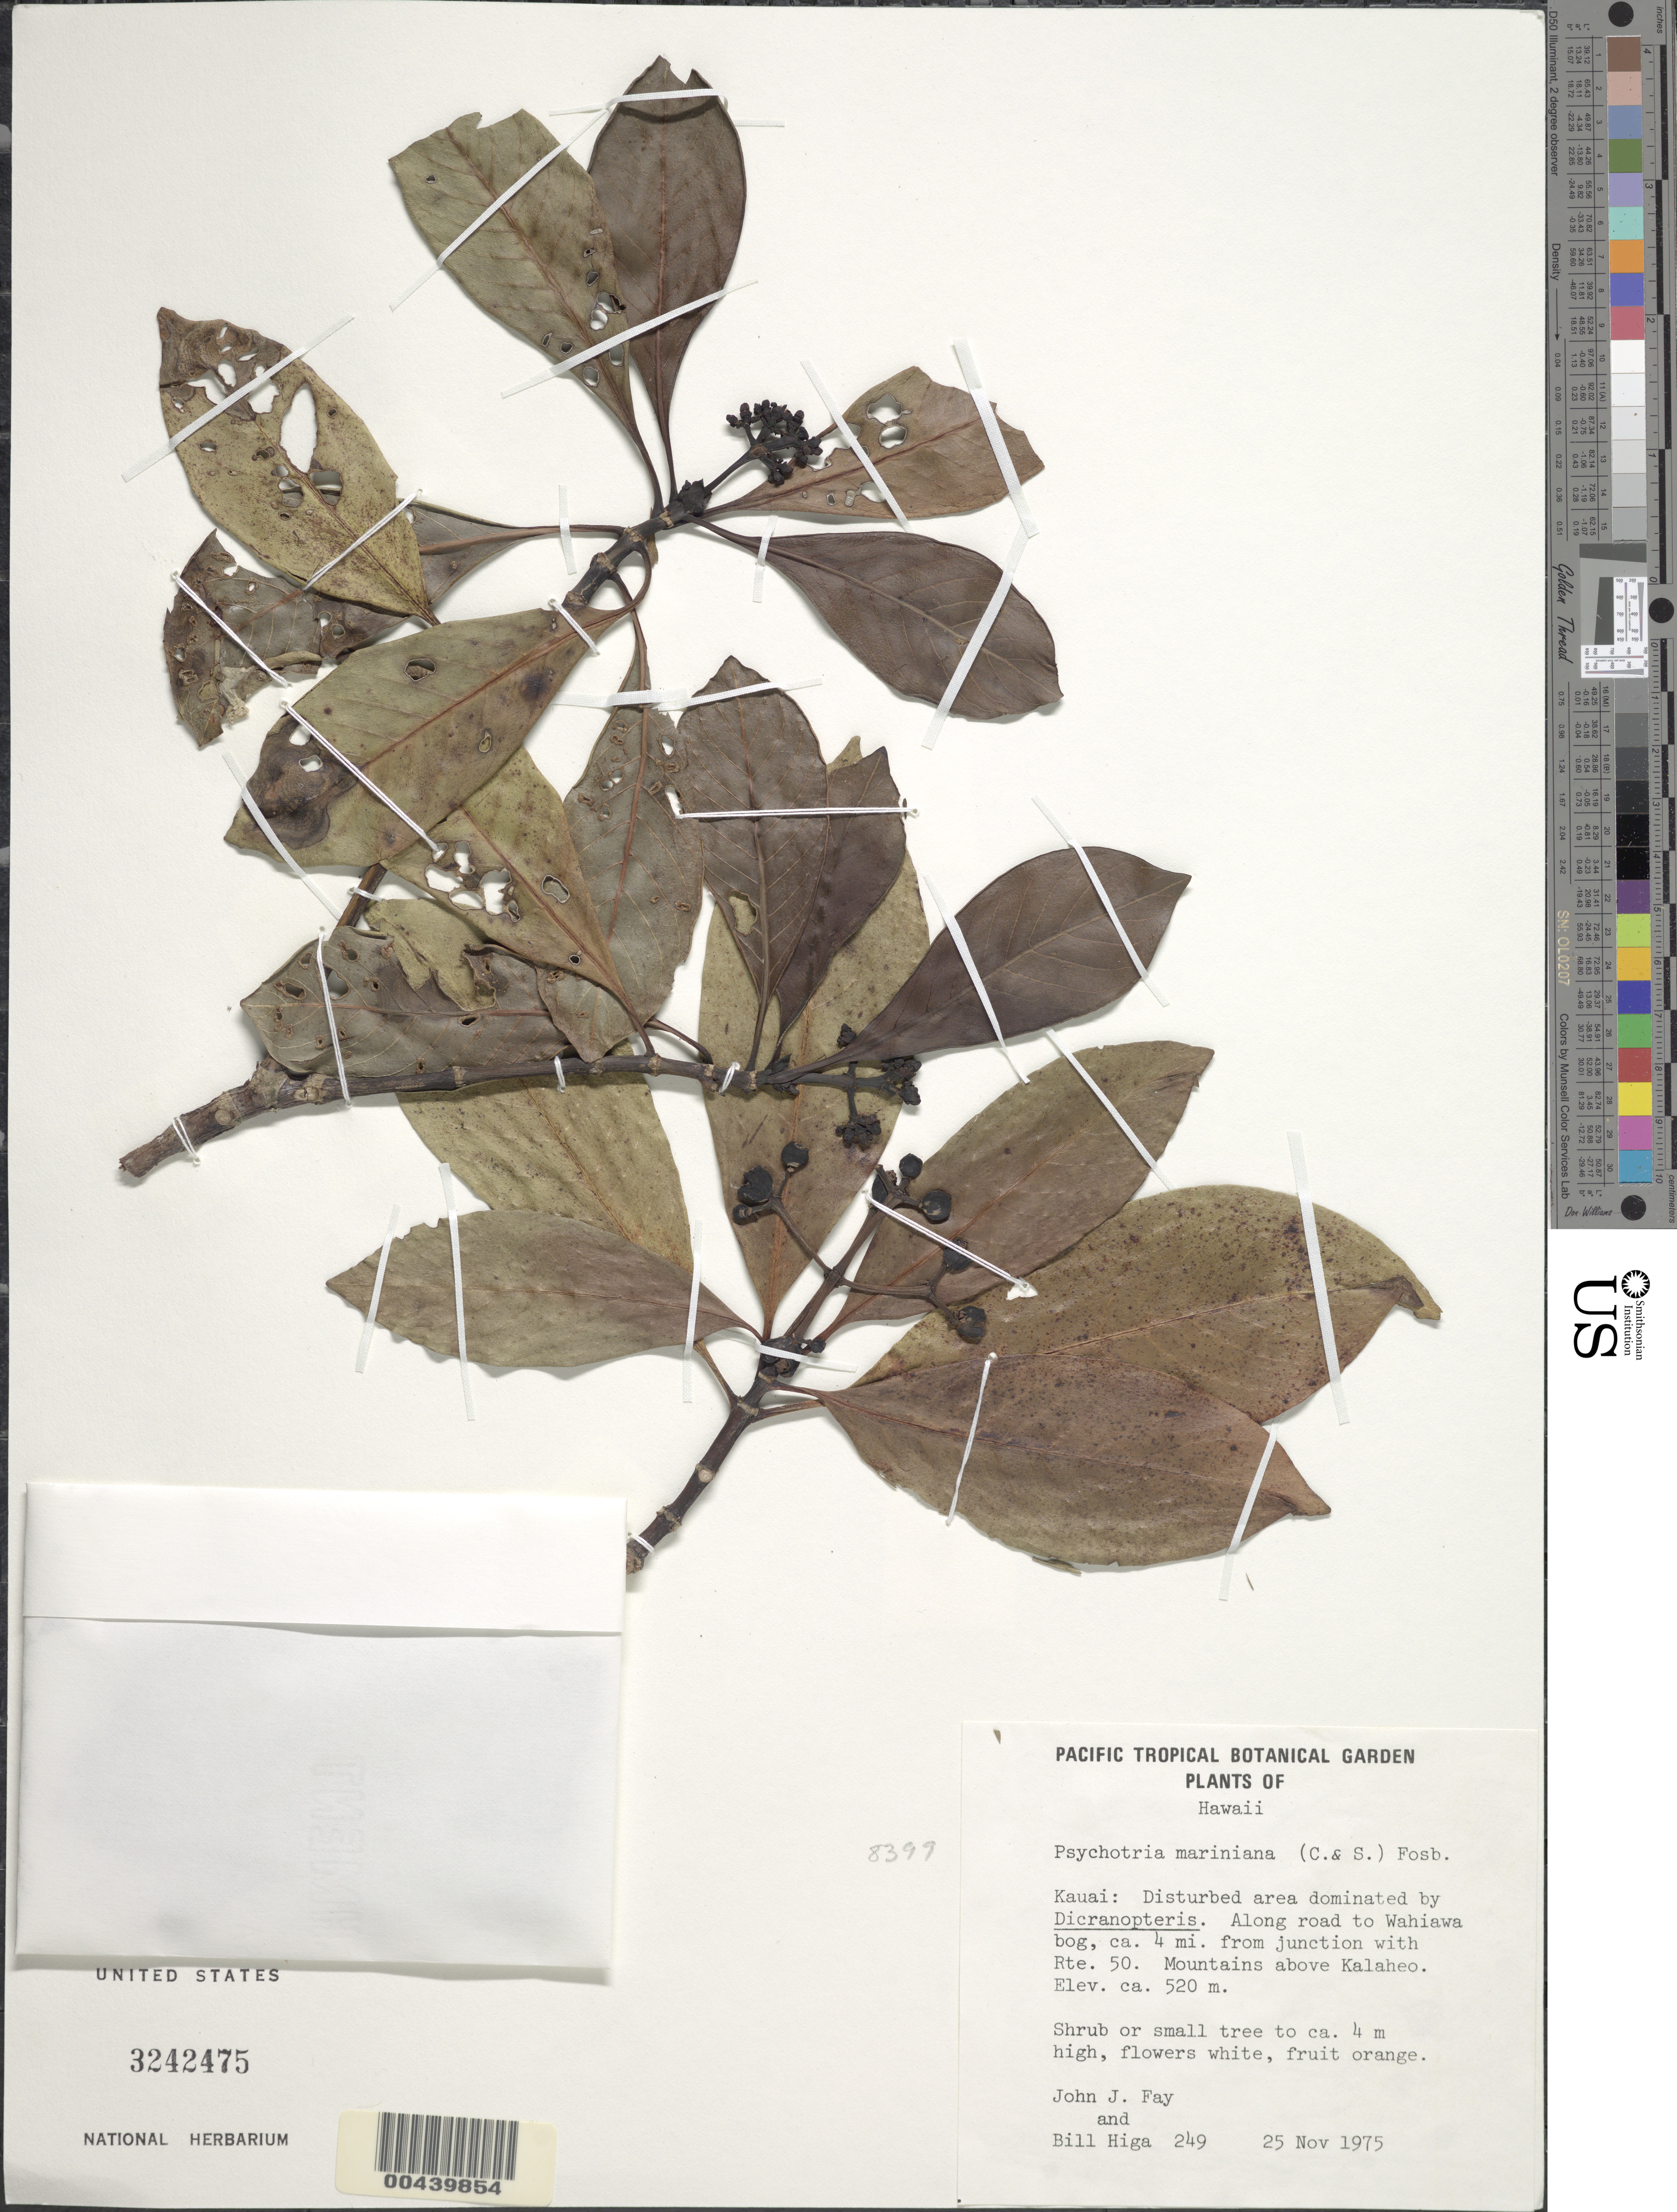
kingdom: Plantae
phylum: Tracheophyta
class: Magnoliopsida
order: Gentianales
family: Rubiaceae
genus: Psychotria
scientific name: Psychotria mariniana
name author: (Cham. & Schltdl.) Fosberg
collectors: J. J. Fay & B. Higa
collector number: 249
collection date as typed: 25 Nov 1975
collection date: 1975-11-25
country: United States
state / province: Hawaii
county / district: Kauai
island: Kaua'i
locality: Along road to Wahiawa Bog, ca. 4 mi from junction with Rte. 50. Mountains above Kalaheo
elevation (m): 520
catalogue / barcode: US 3242475